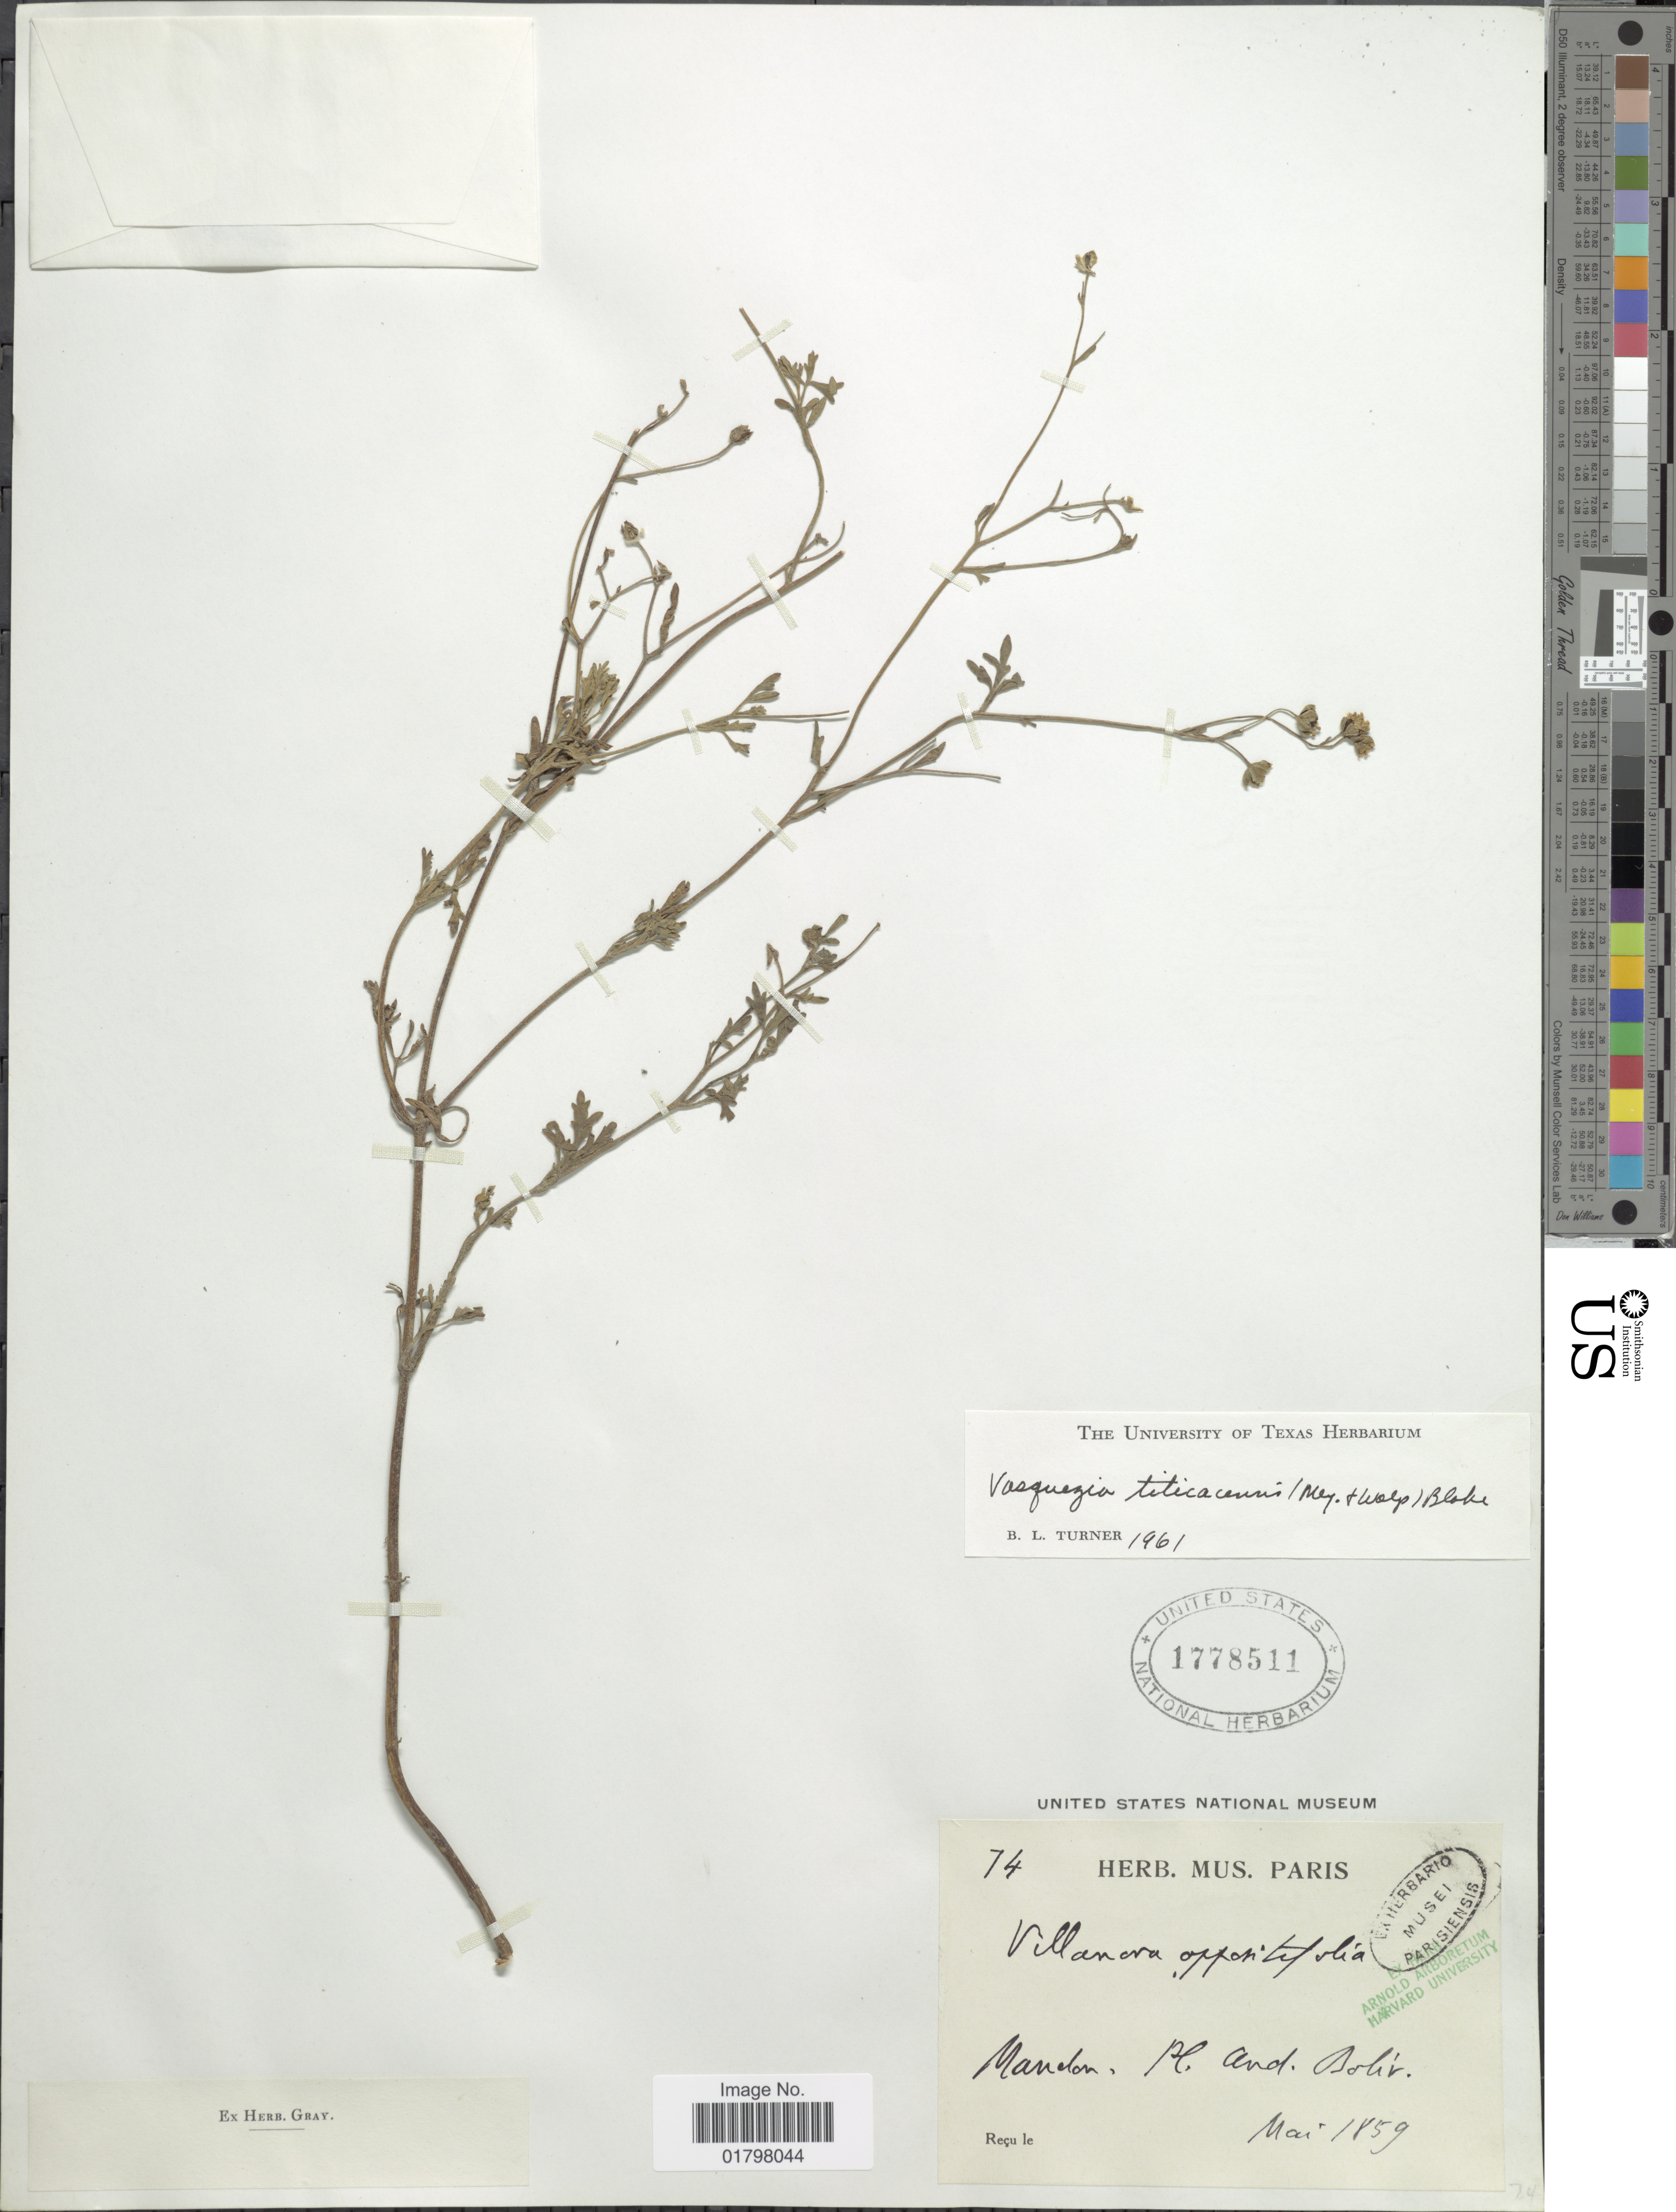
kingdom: Plantae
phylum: Tracheophyta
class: Magnoliopsida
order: Asterales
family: Asteraceae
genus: Vasquesia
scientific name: Vasquesia titicacensis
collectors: ex herb. Mus. Paris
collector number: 74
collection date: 1859-05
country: Bolivia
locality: Mandon. Pl. and. Boliv.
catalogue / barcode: US 1778511